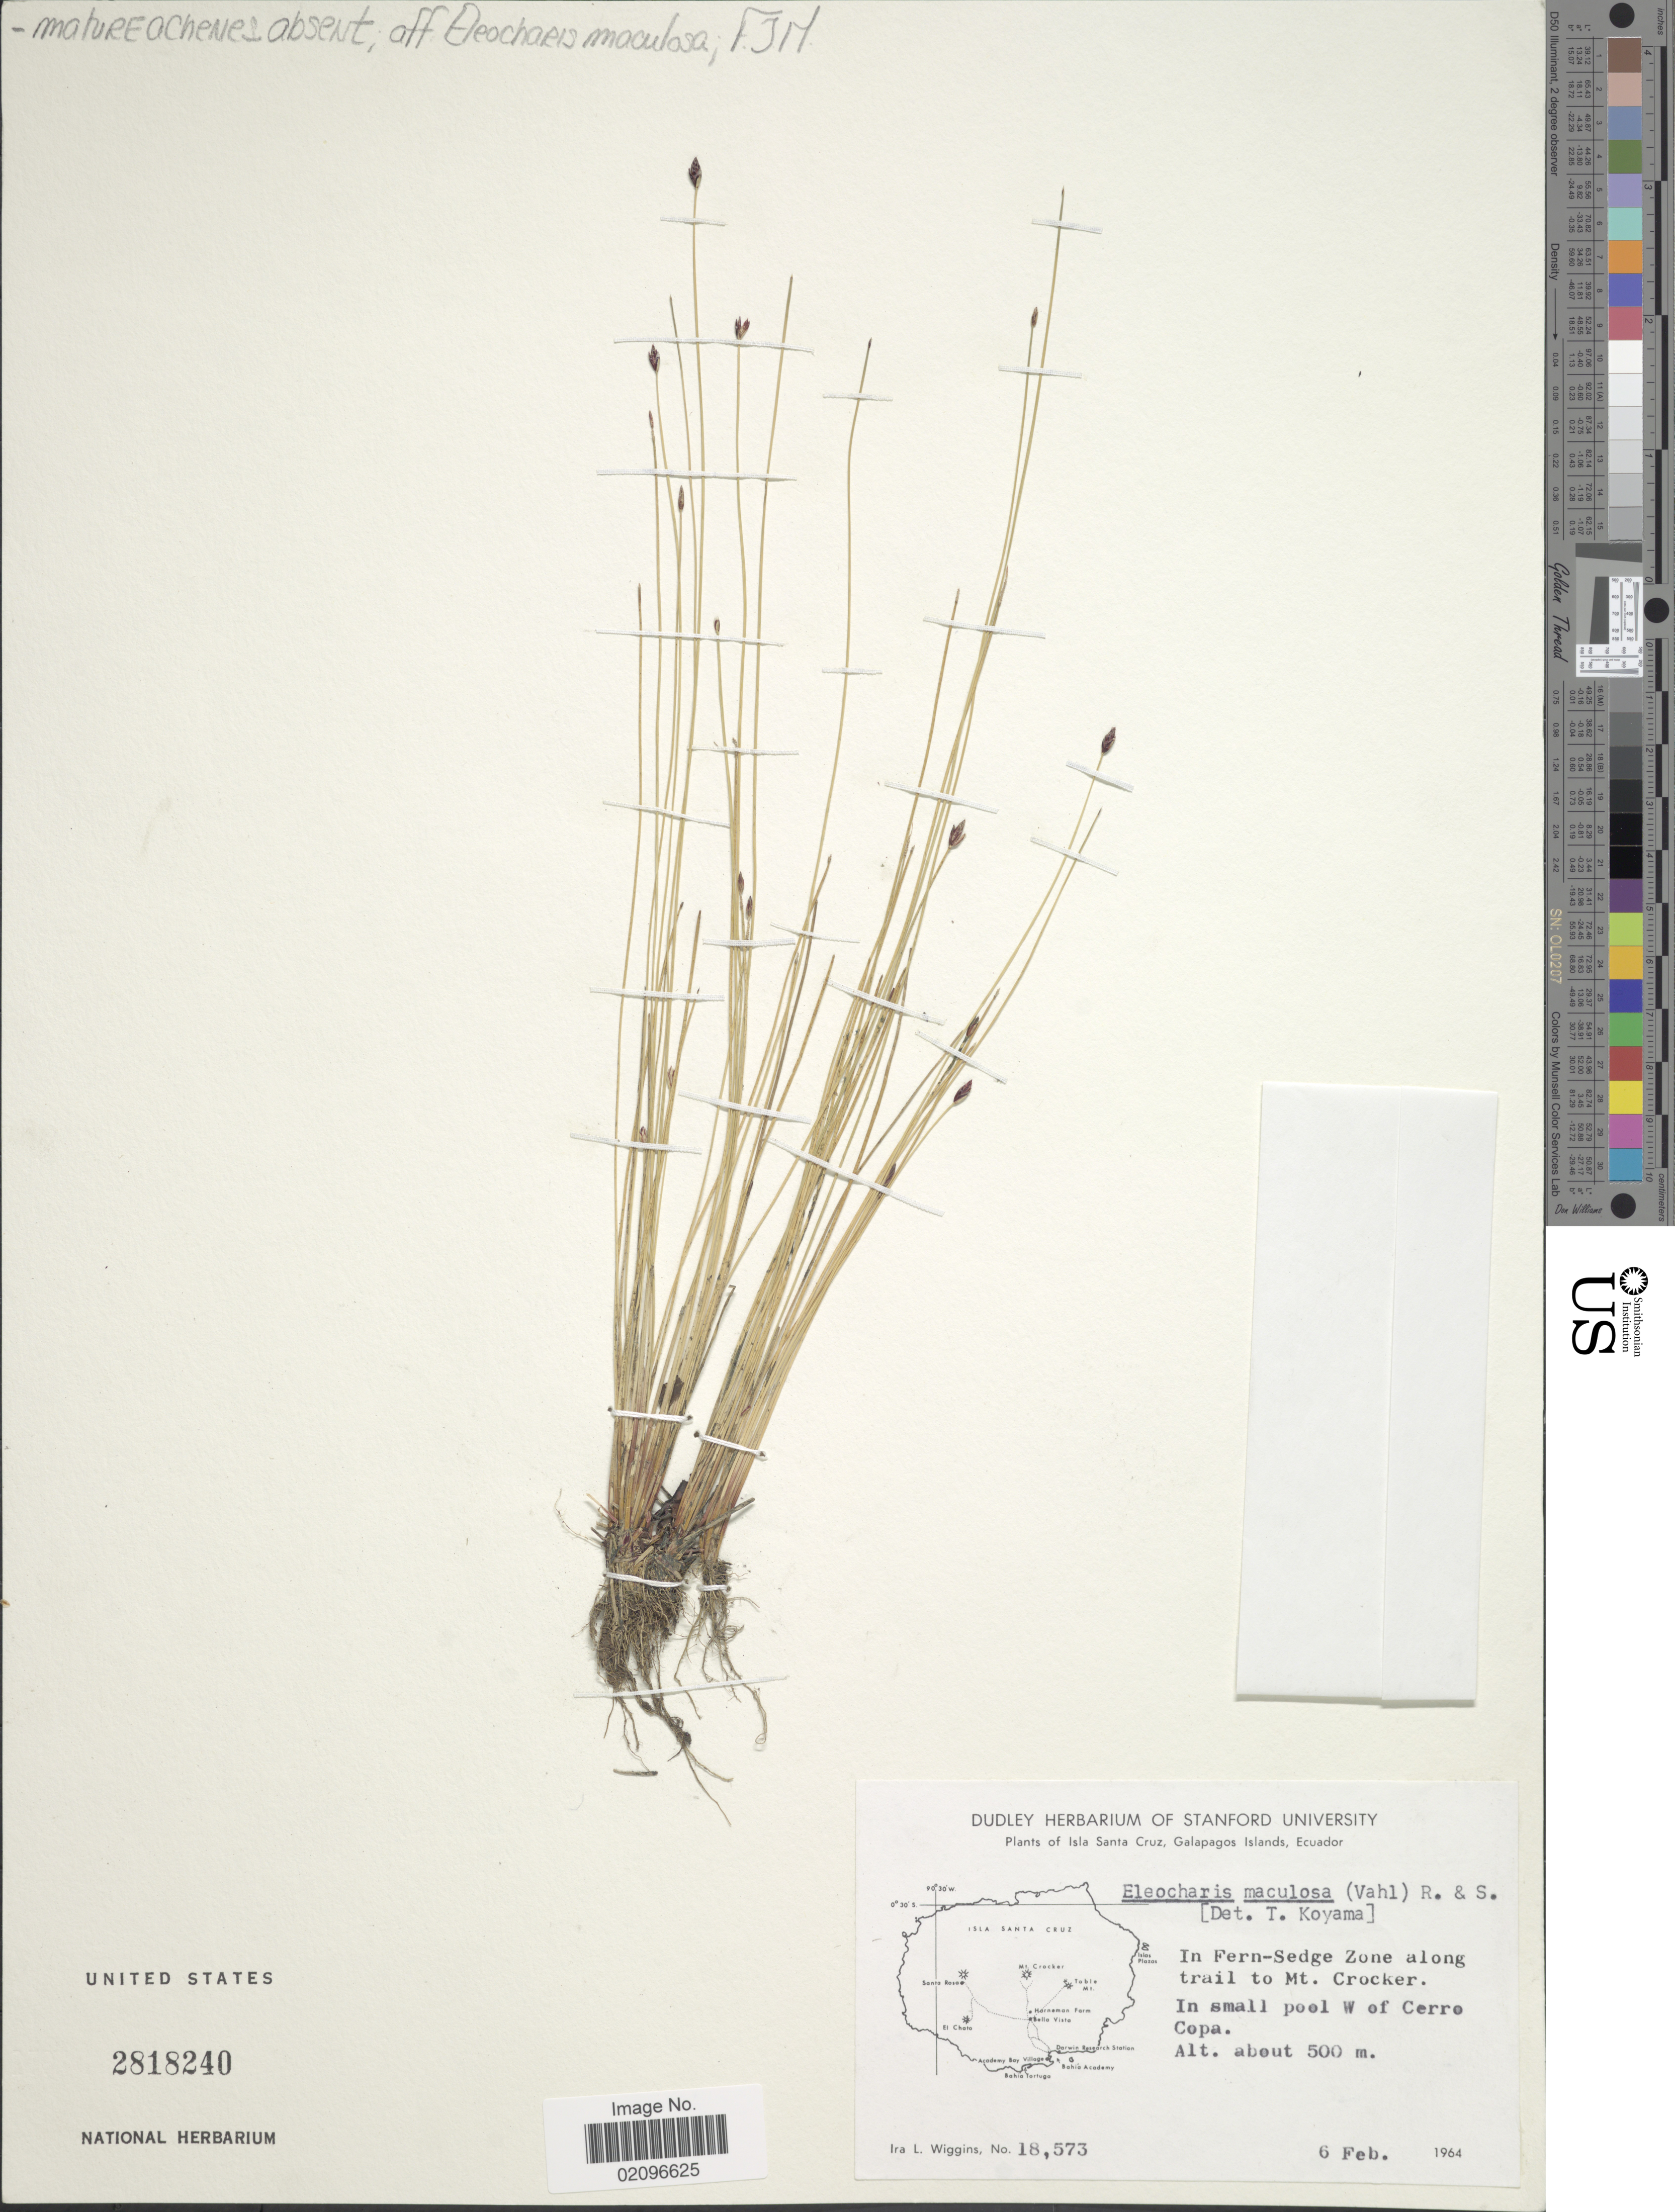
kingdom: Plantae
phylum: Tracheophyta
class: Liliopsida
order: Poales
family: Cyperaceae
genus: Eleocharis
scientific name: Eleocharis maculosa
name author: (Vahl) Roem. & Schult.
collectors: I. L. Wiggins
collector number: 18573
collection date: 1964-02-06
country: Ecuador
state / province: Colón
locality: Isla Santa Cruz, Galapagos Islands, Ecuador, In small pool W of Cerro Copa.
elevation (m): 500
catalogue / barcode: US 2818240